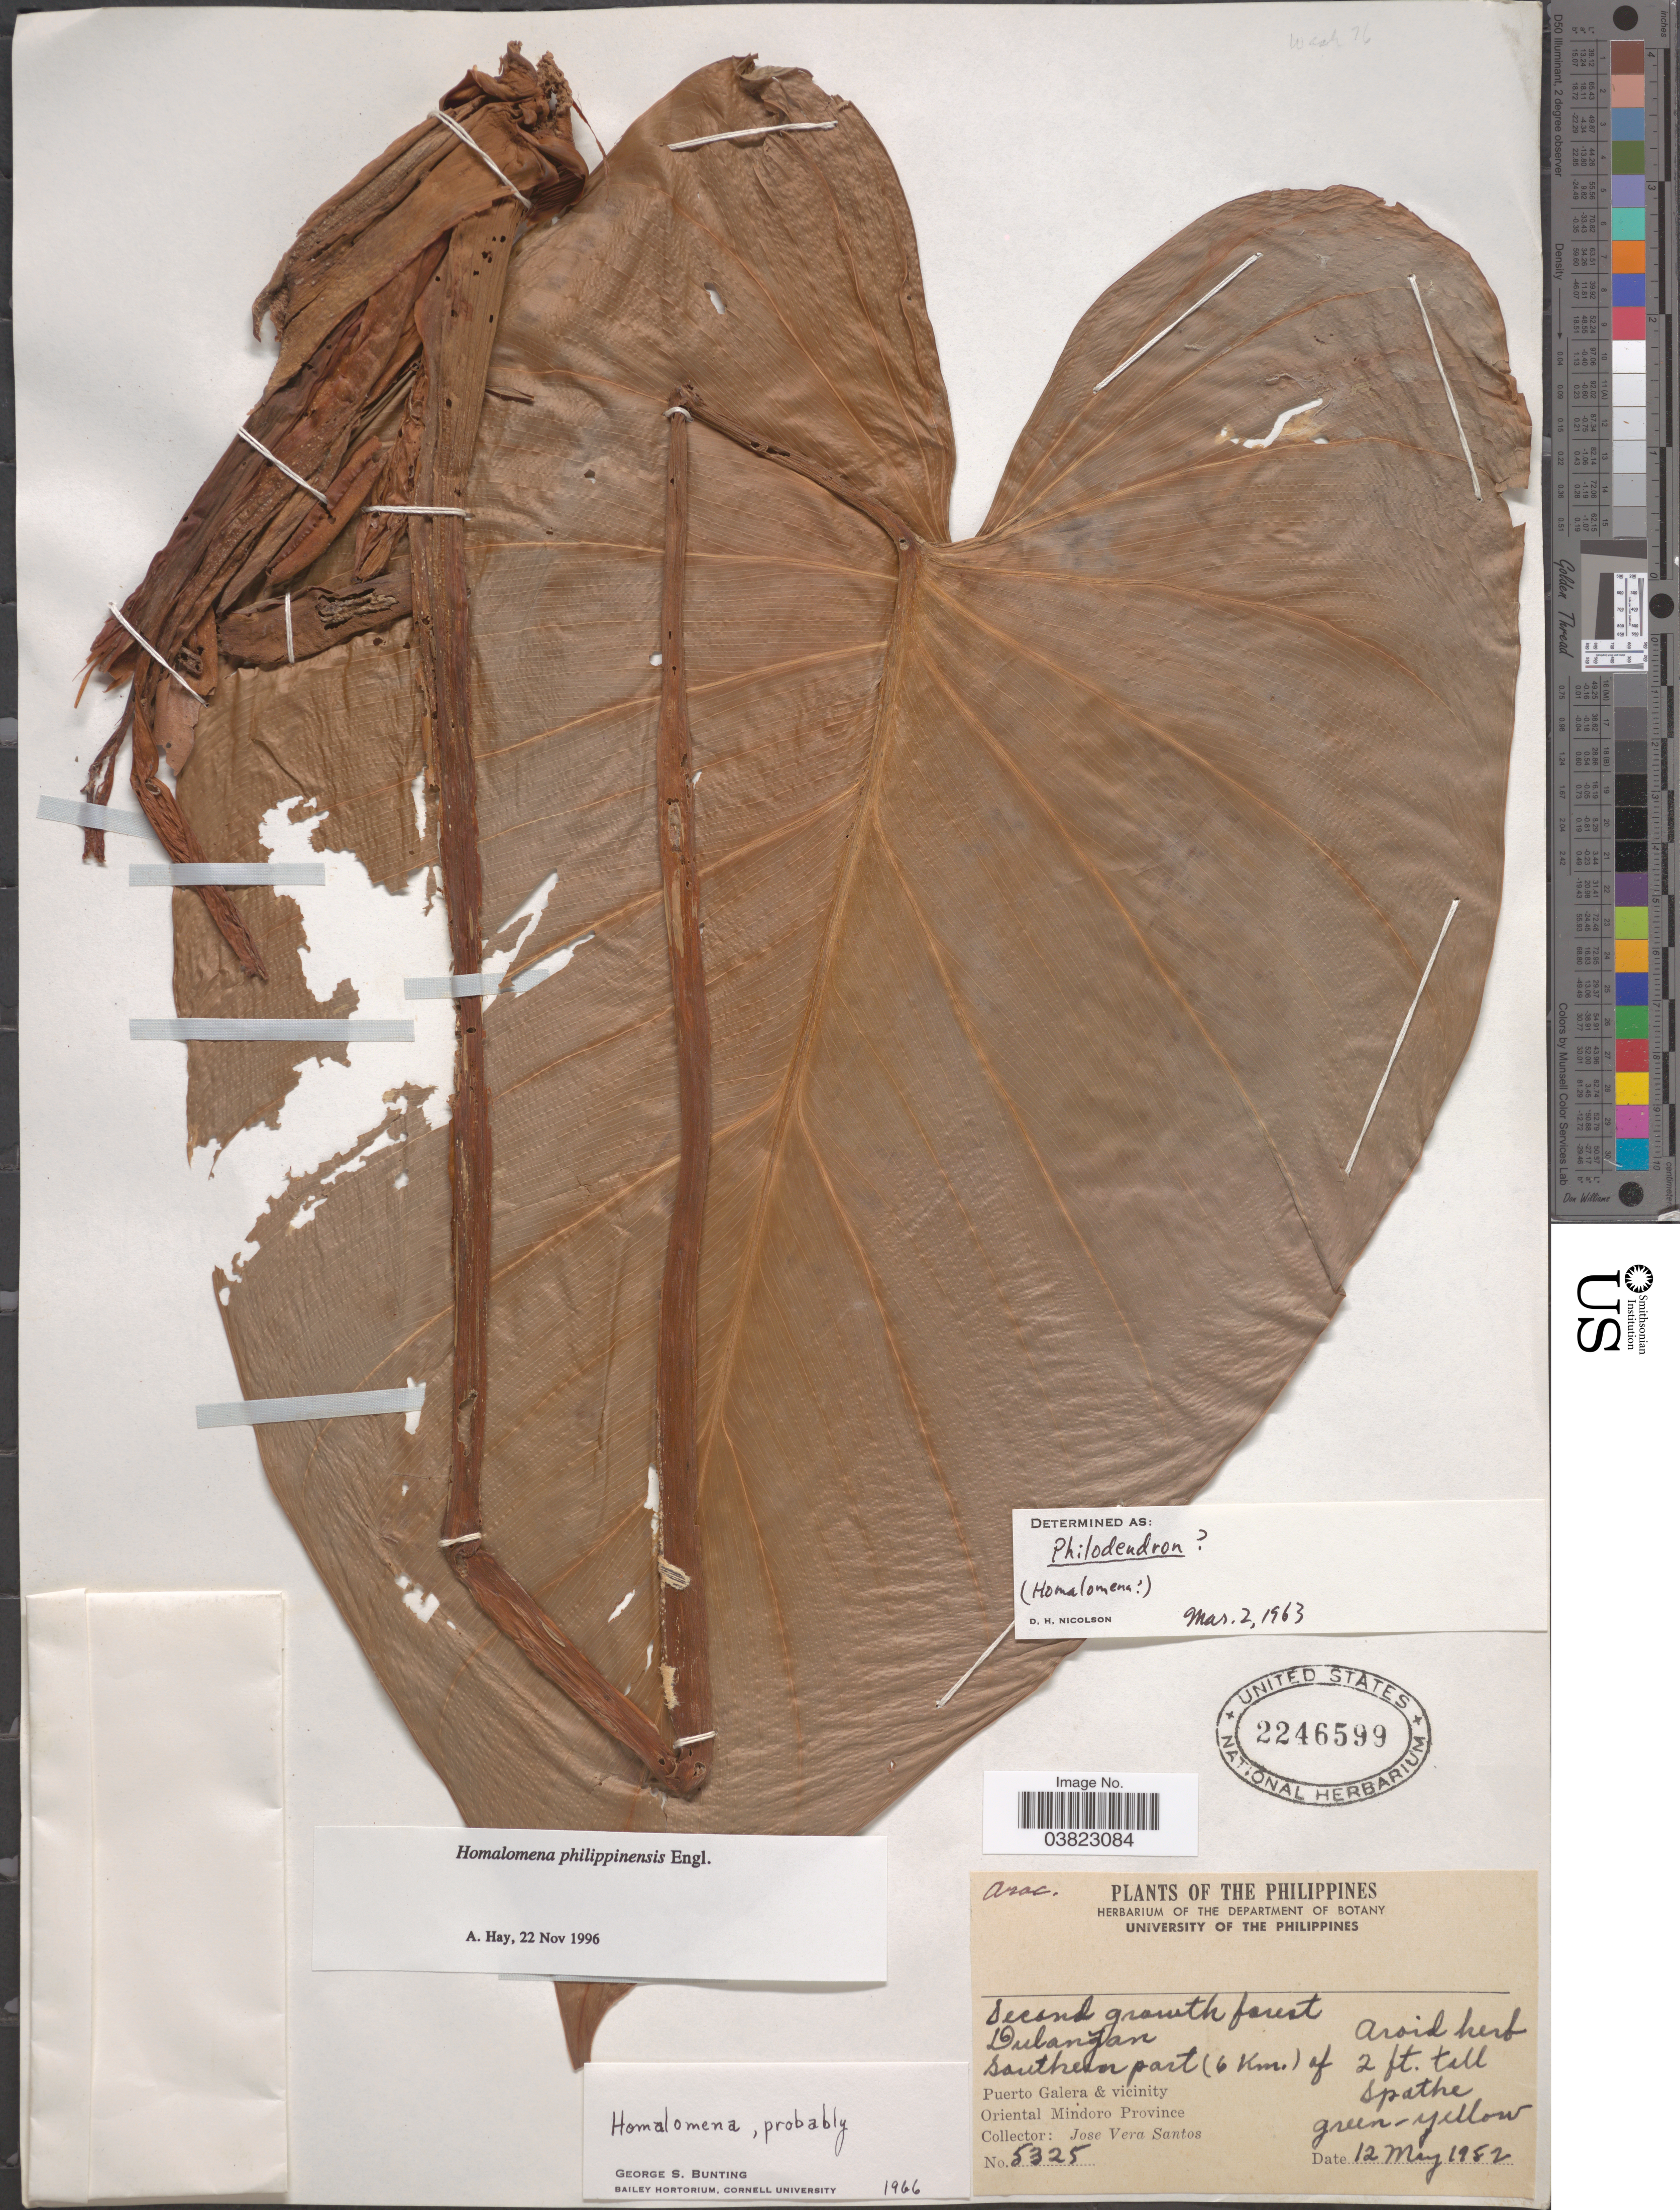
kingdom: Plantae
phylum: Tracheophyta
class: Liliopsida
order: Alismatales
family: Araceae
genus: Homalomena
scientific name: Homalomena philippinensis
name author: Engl.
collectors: J. V. Santos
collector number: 5325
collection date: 1982-05-12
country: Philippines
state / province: Mimaropa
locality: Dulangan. Southern part (6 Km ) of Puerto Galera and vicinity. Oriental Mindoro Province.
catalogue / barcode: US 2246599